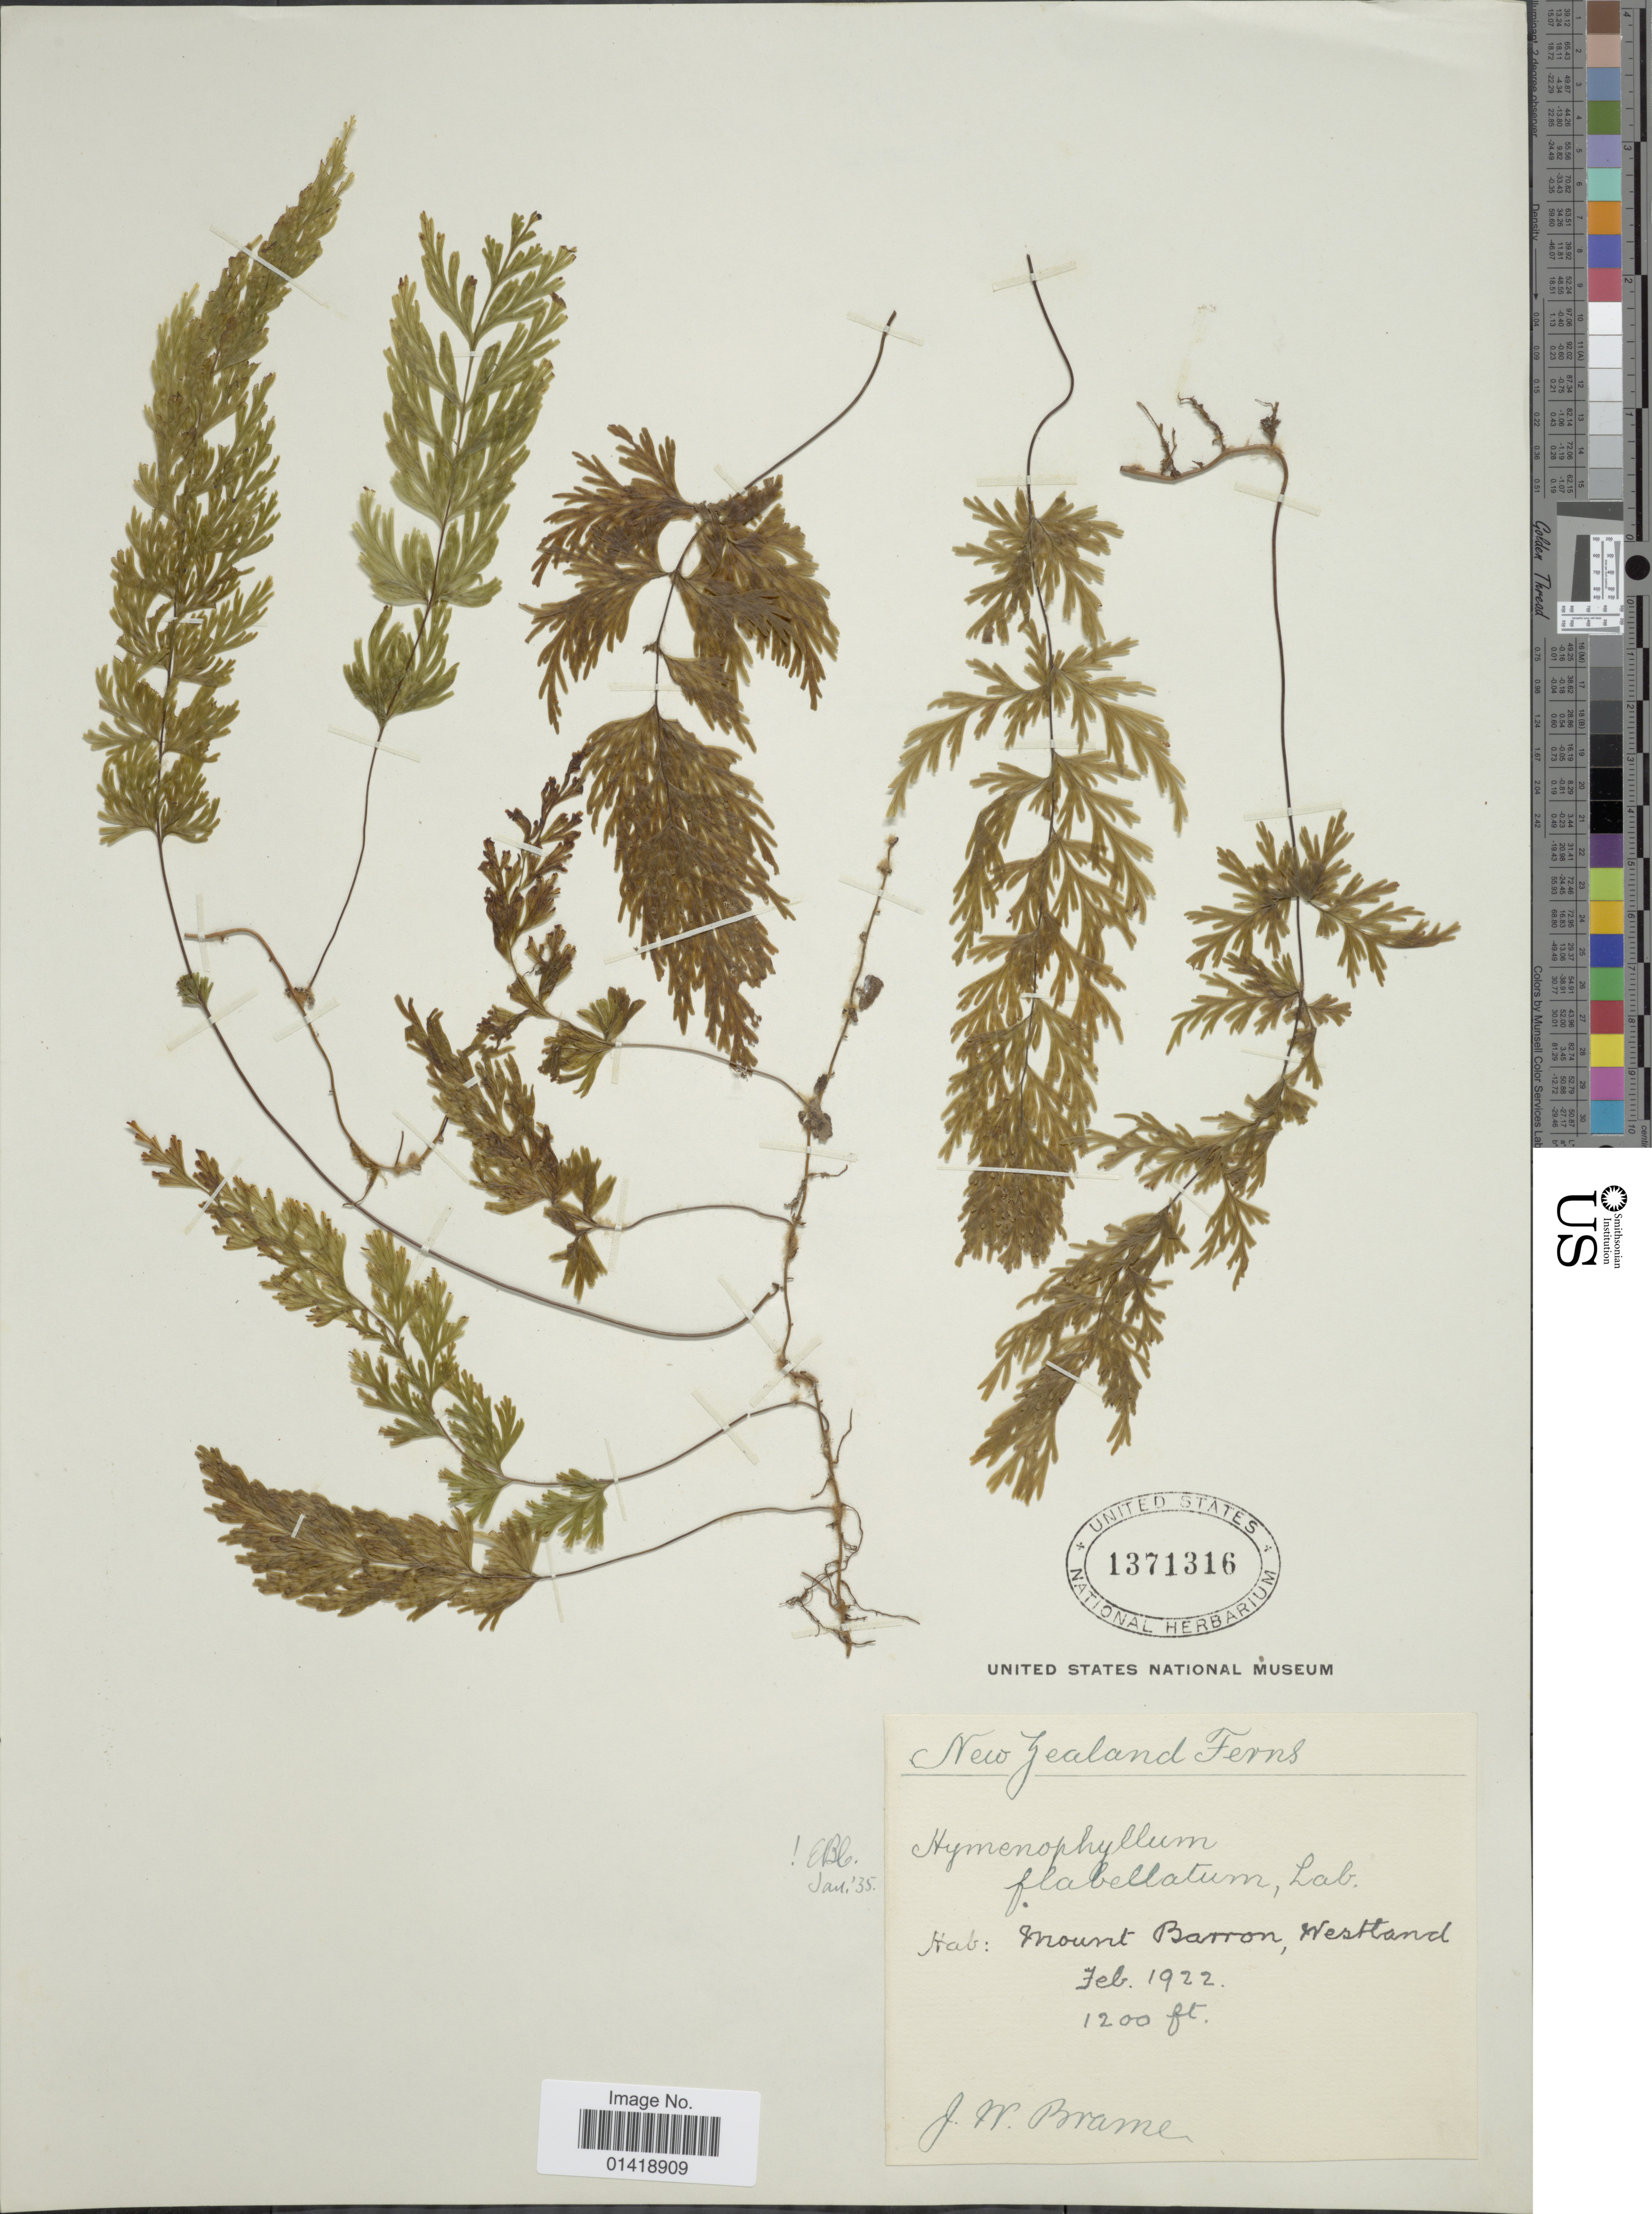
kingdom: Plantae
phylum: Tracheophyta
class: Polypodiopsida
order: Hymenophyllales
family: Hymenophyllaceae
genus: Hymenophyllum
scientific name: Hymenophyllum flabellatum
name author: Labill.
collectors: J. Brame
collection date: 1922-02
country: New Zealand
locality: Mount Barron, Westland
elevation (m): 366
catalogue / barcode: US 1371316